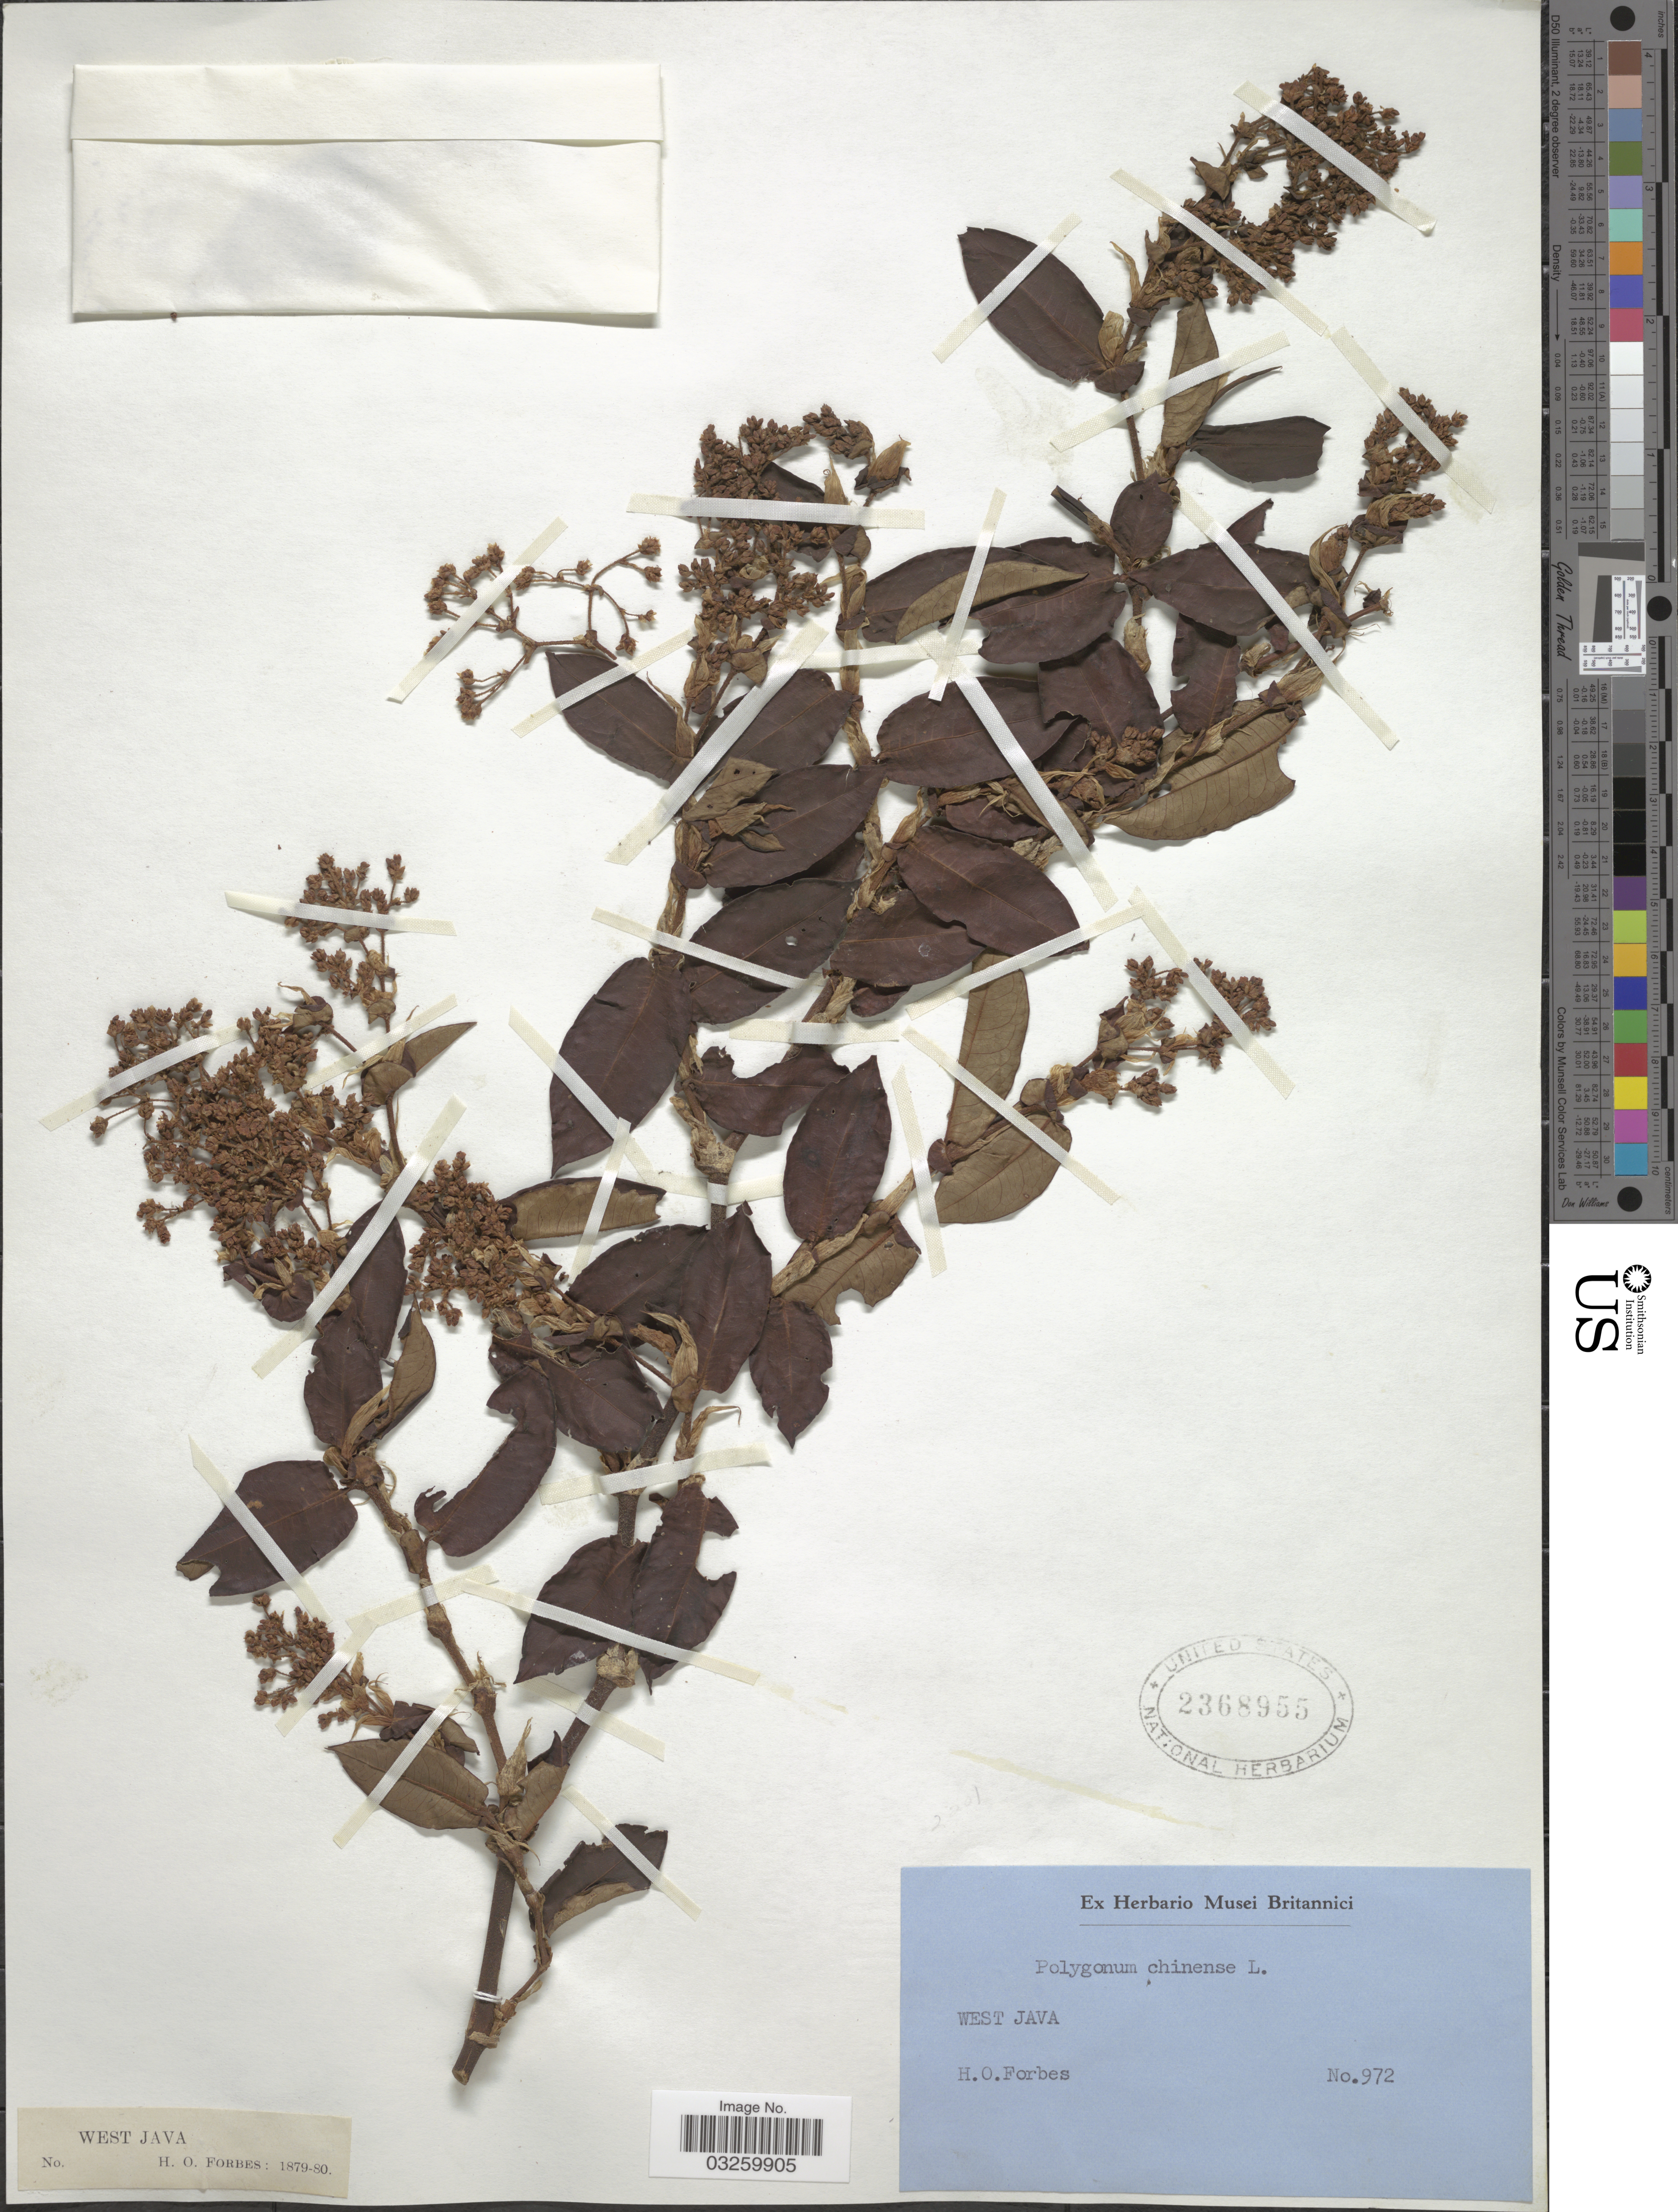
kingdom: Plantae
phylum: Tracheophyta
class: Magnoliopsida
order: Caryophyllales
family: Polygonaceae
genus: Persicaria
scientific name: Persicaria chinensis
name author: (L.) H. Gross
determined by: Wagner, W. L., (BOT), Smithsonian Institution - National Museum of Natural History (UNITED STATES)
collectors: H. O. Forbes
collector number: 972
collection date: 1879/1880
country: Indonesia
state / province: Java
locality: West Java.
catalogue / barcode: US 2368955